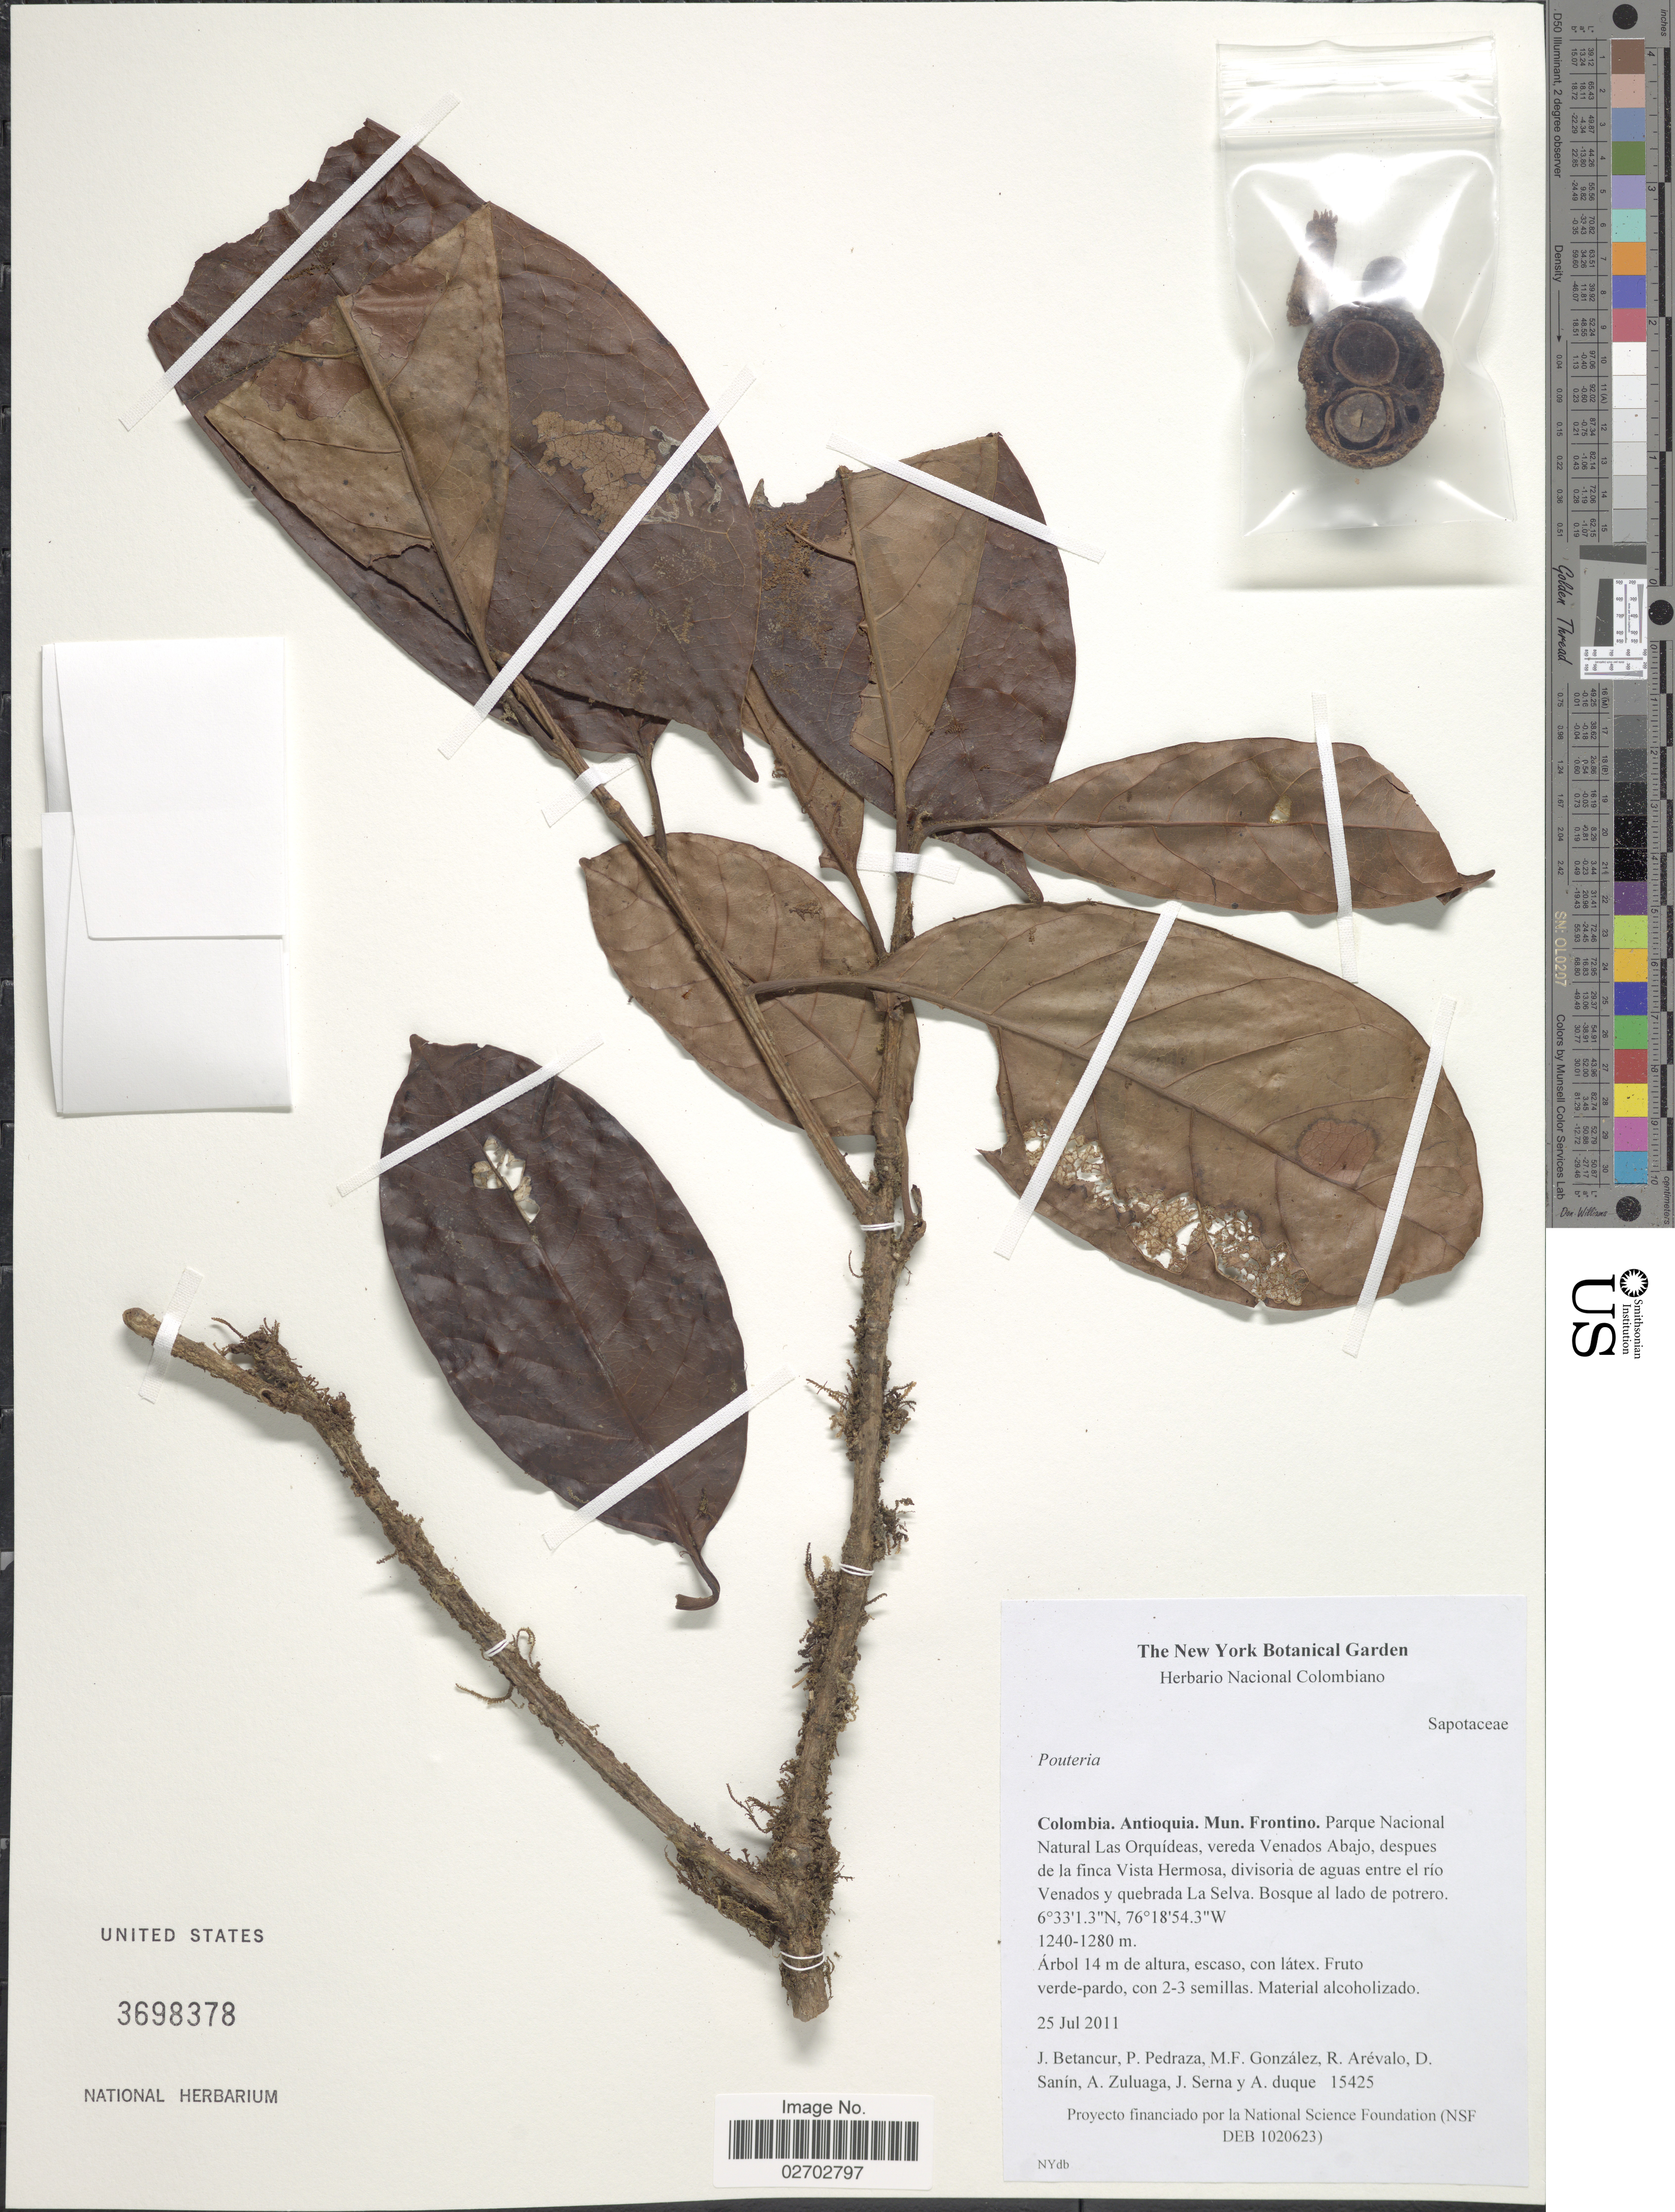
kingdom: Plantae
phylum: Tracheophyta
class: Magnoliopsida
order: Ericales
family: Sapotaceae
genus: Pouteria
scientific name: Pouteria sp.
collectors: J. Betancur, P. Pedraza, M. Gonzalez, R. Arevalo & et al.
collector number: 15425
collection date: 2011-07-25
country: Colombia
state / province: Antioquia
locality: Mun. Frontino. Parque Nacional Natural Las Orquideas, vereda Venados Abajo, despues de la finca Vista Hermosa, divisoria de aguas entre el rio Venados y quebrada La Selva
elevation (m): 1240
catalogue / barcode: US 3698378